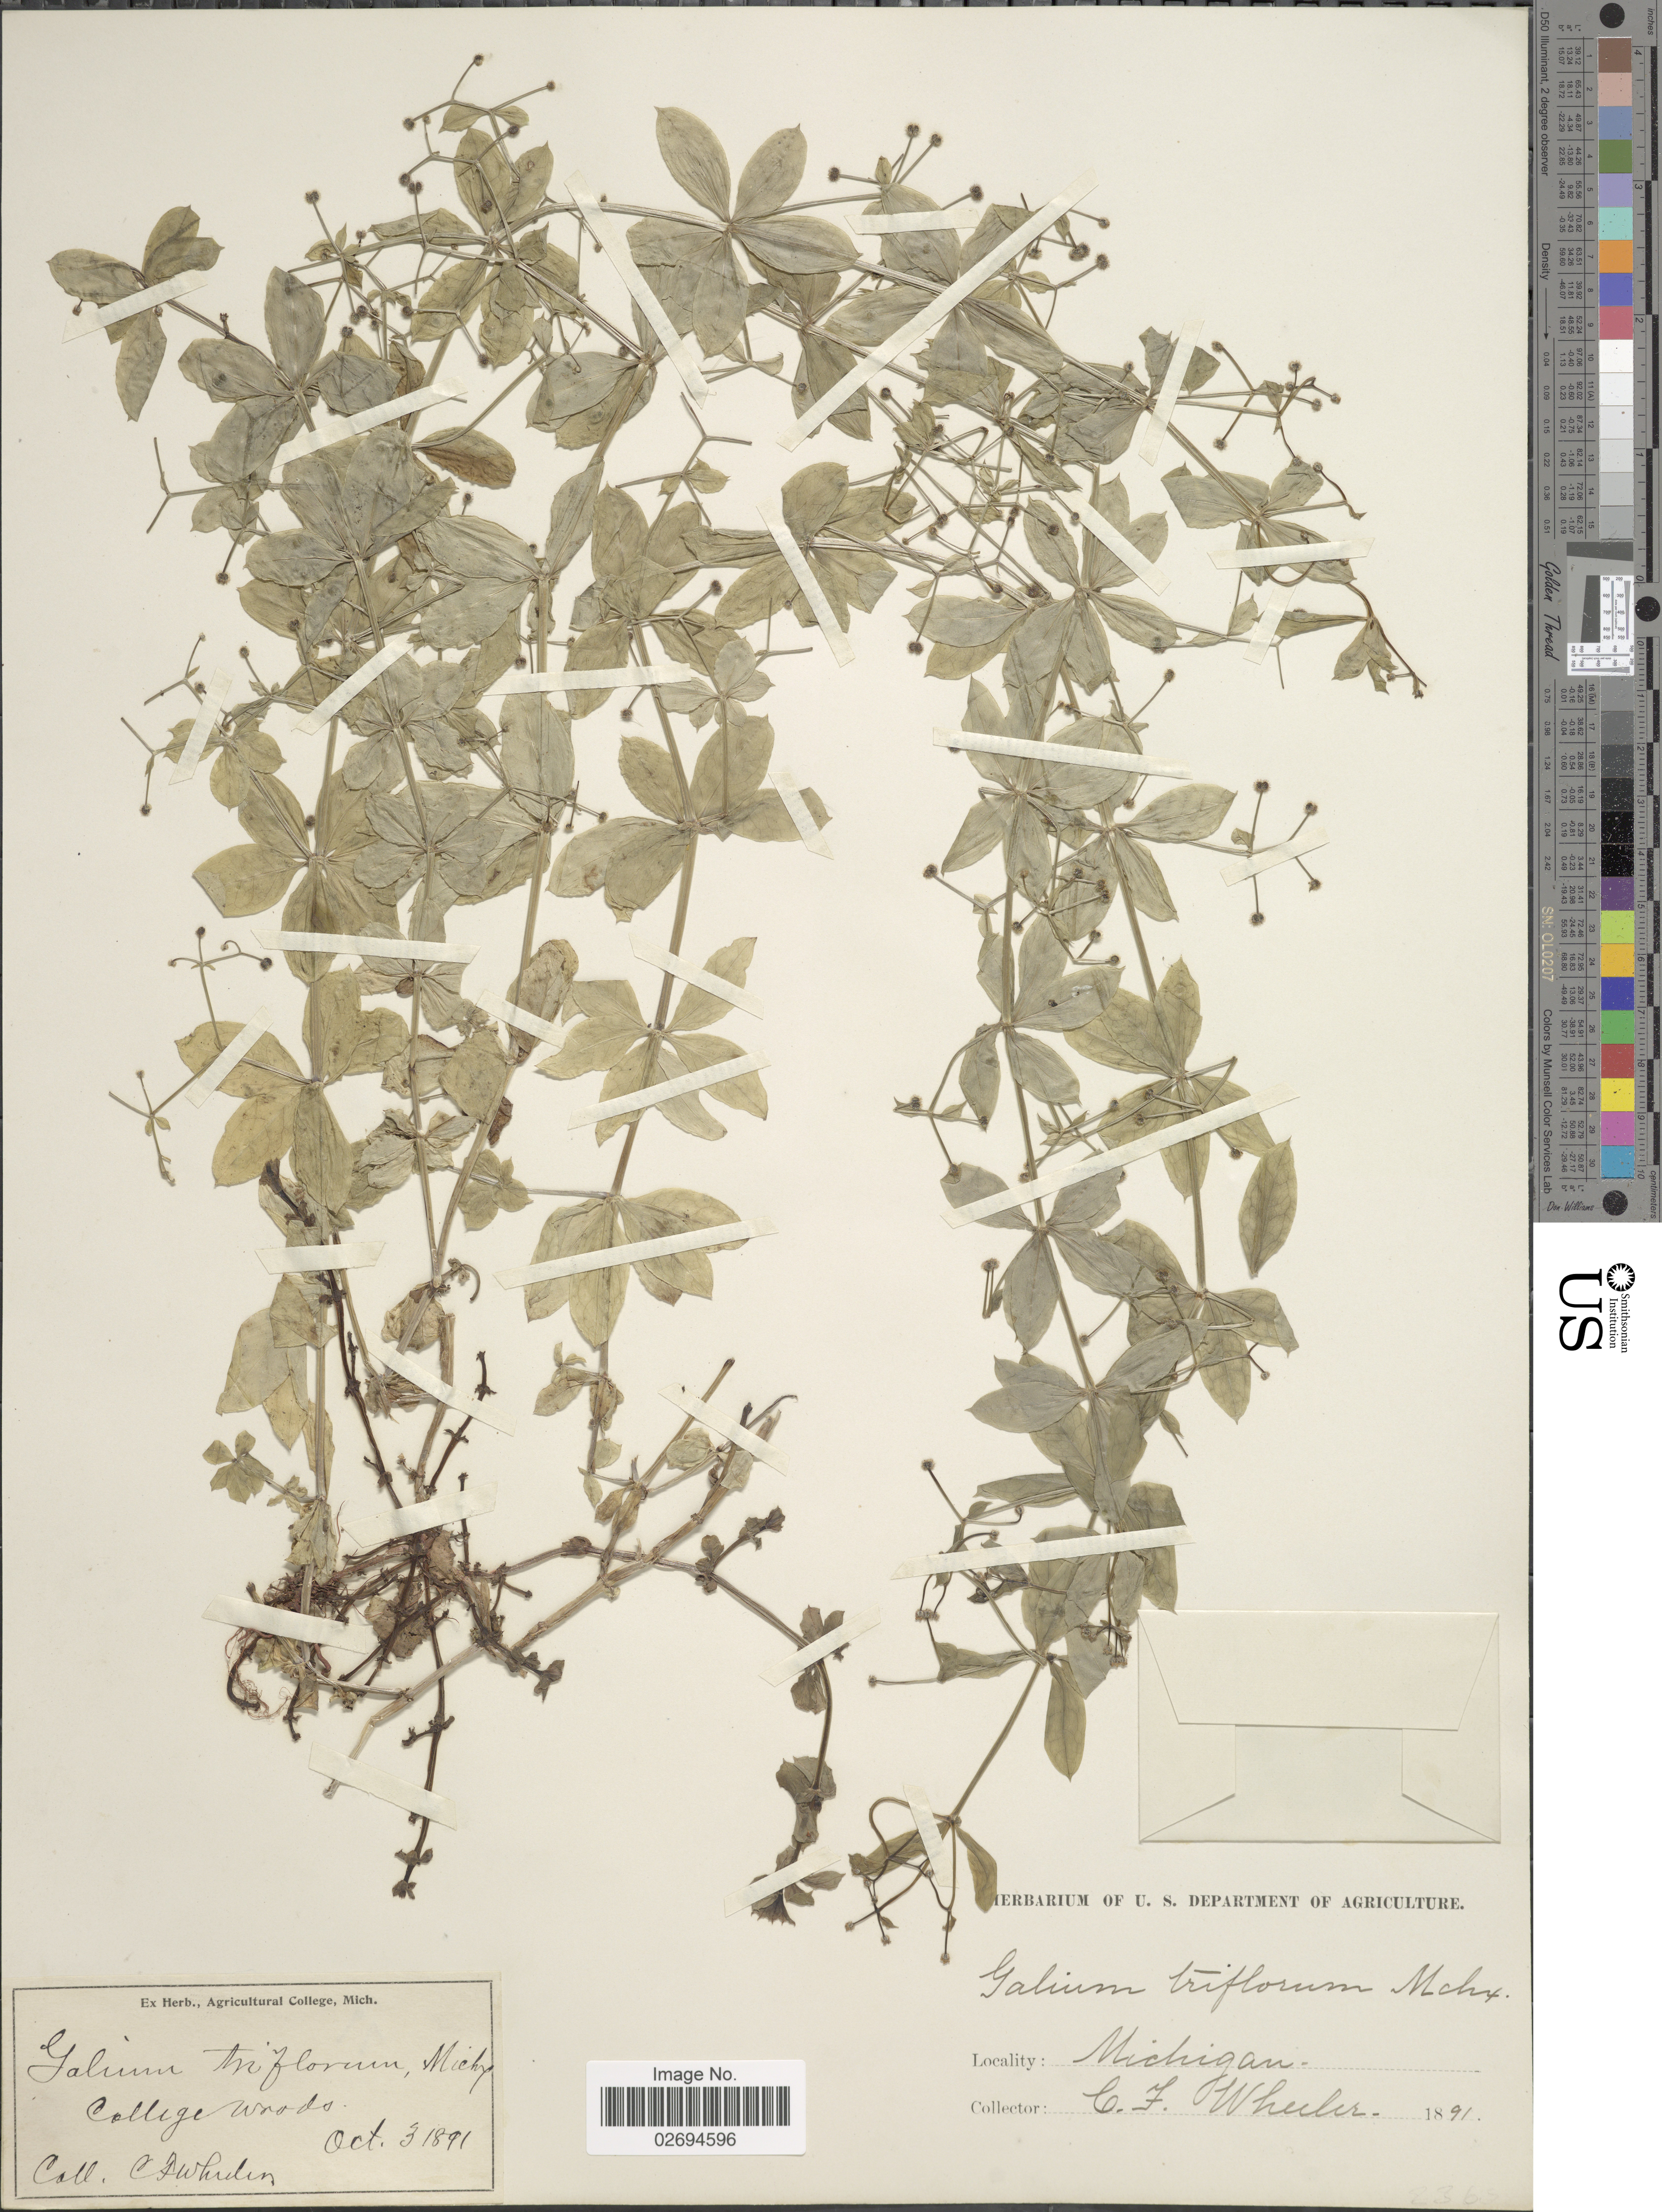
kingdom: Plantae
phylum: Tracheophyta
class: Magnoliopsida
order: Gentianales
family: Rubiaceae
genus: Galium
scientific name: Galium triflorum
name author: Michx.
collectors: C. Wheeler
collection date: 1891-10-03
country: United States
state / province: Michigan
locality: College woods